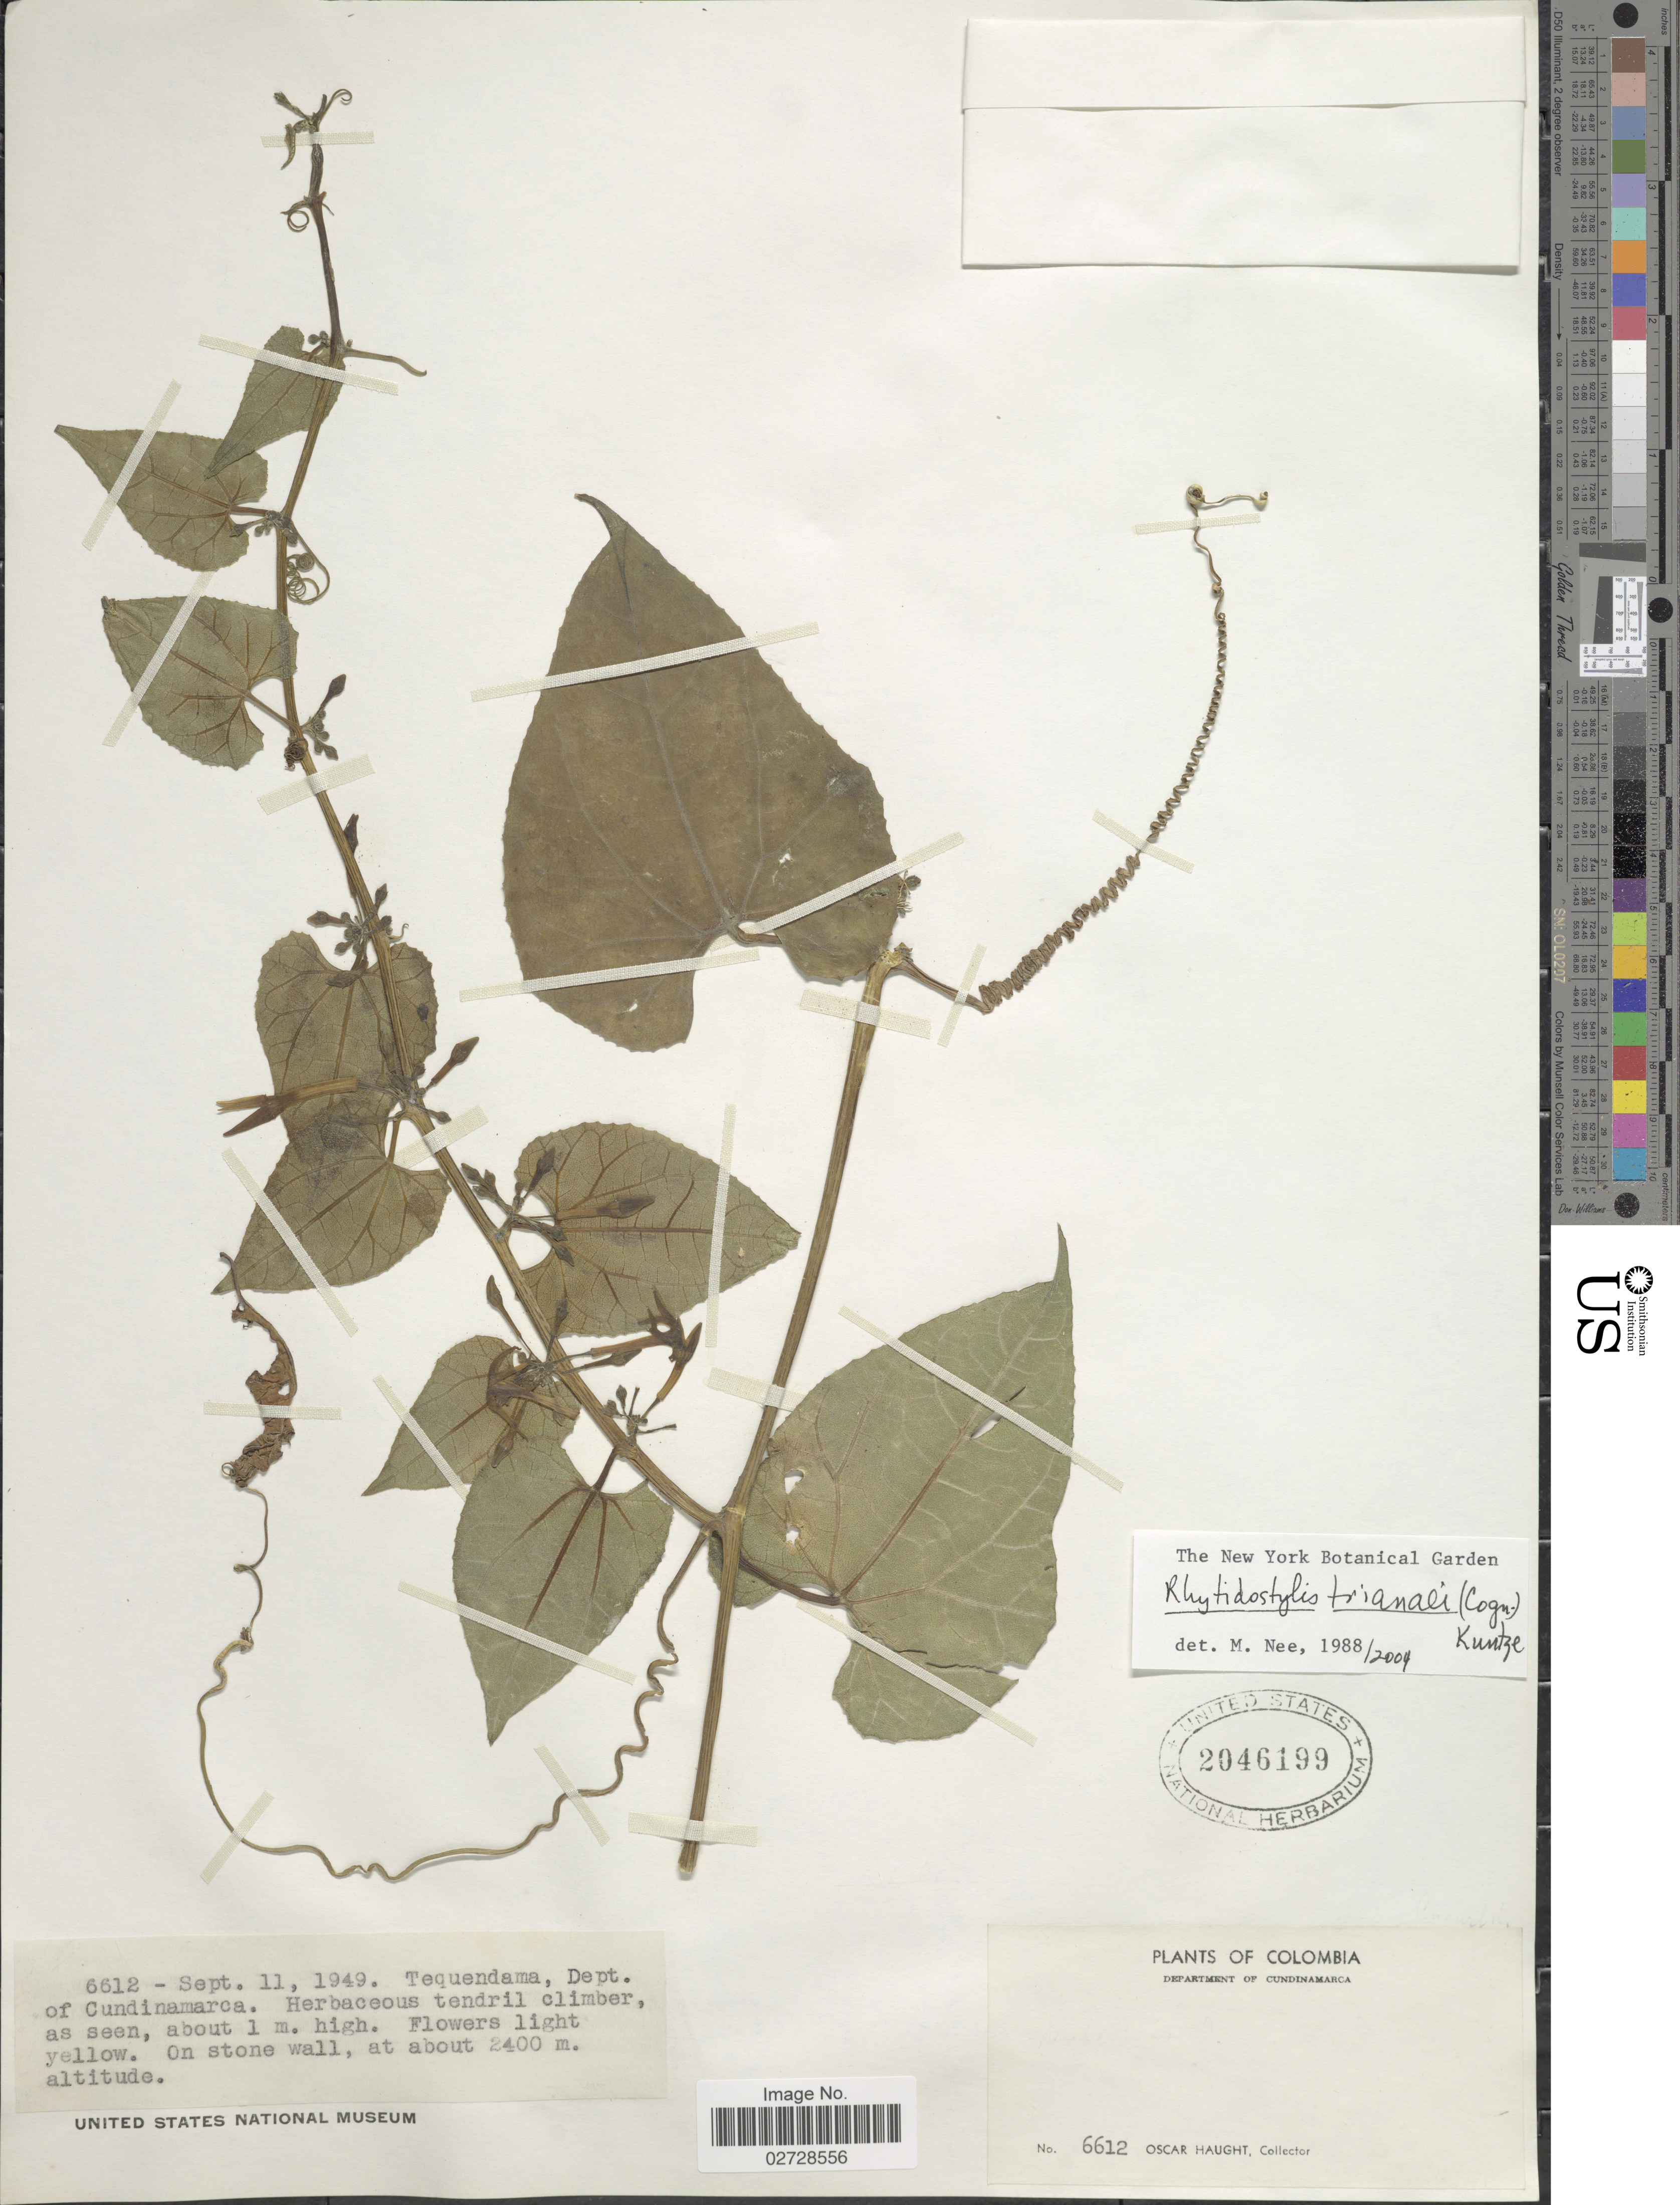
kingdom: Plantae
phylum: Tracheophyta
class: Magnoliopsida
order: Cucurbitales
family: Cucurbitaceae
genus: Cyclanthera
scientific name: Cyclanthera peruana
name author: H. Schaef. & S.S. Renner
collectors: O. L. Haught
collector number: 6612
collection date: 1949-09-11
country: Colombia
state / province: Cundinamarca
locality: Tequendama, on stone wall.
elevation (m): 2400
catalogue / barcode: US 2046199